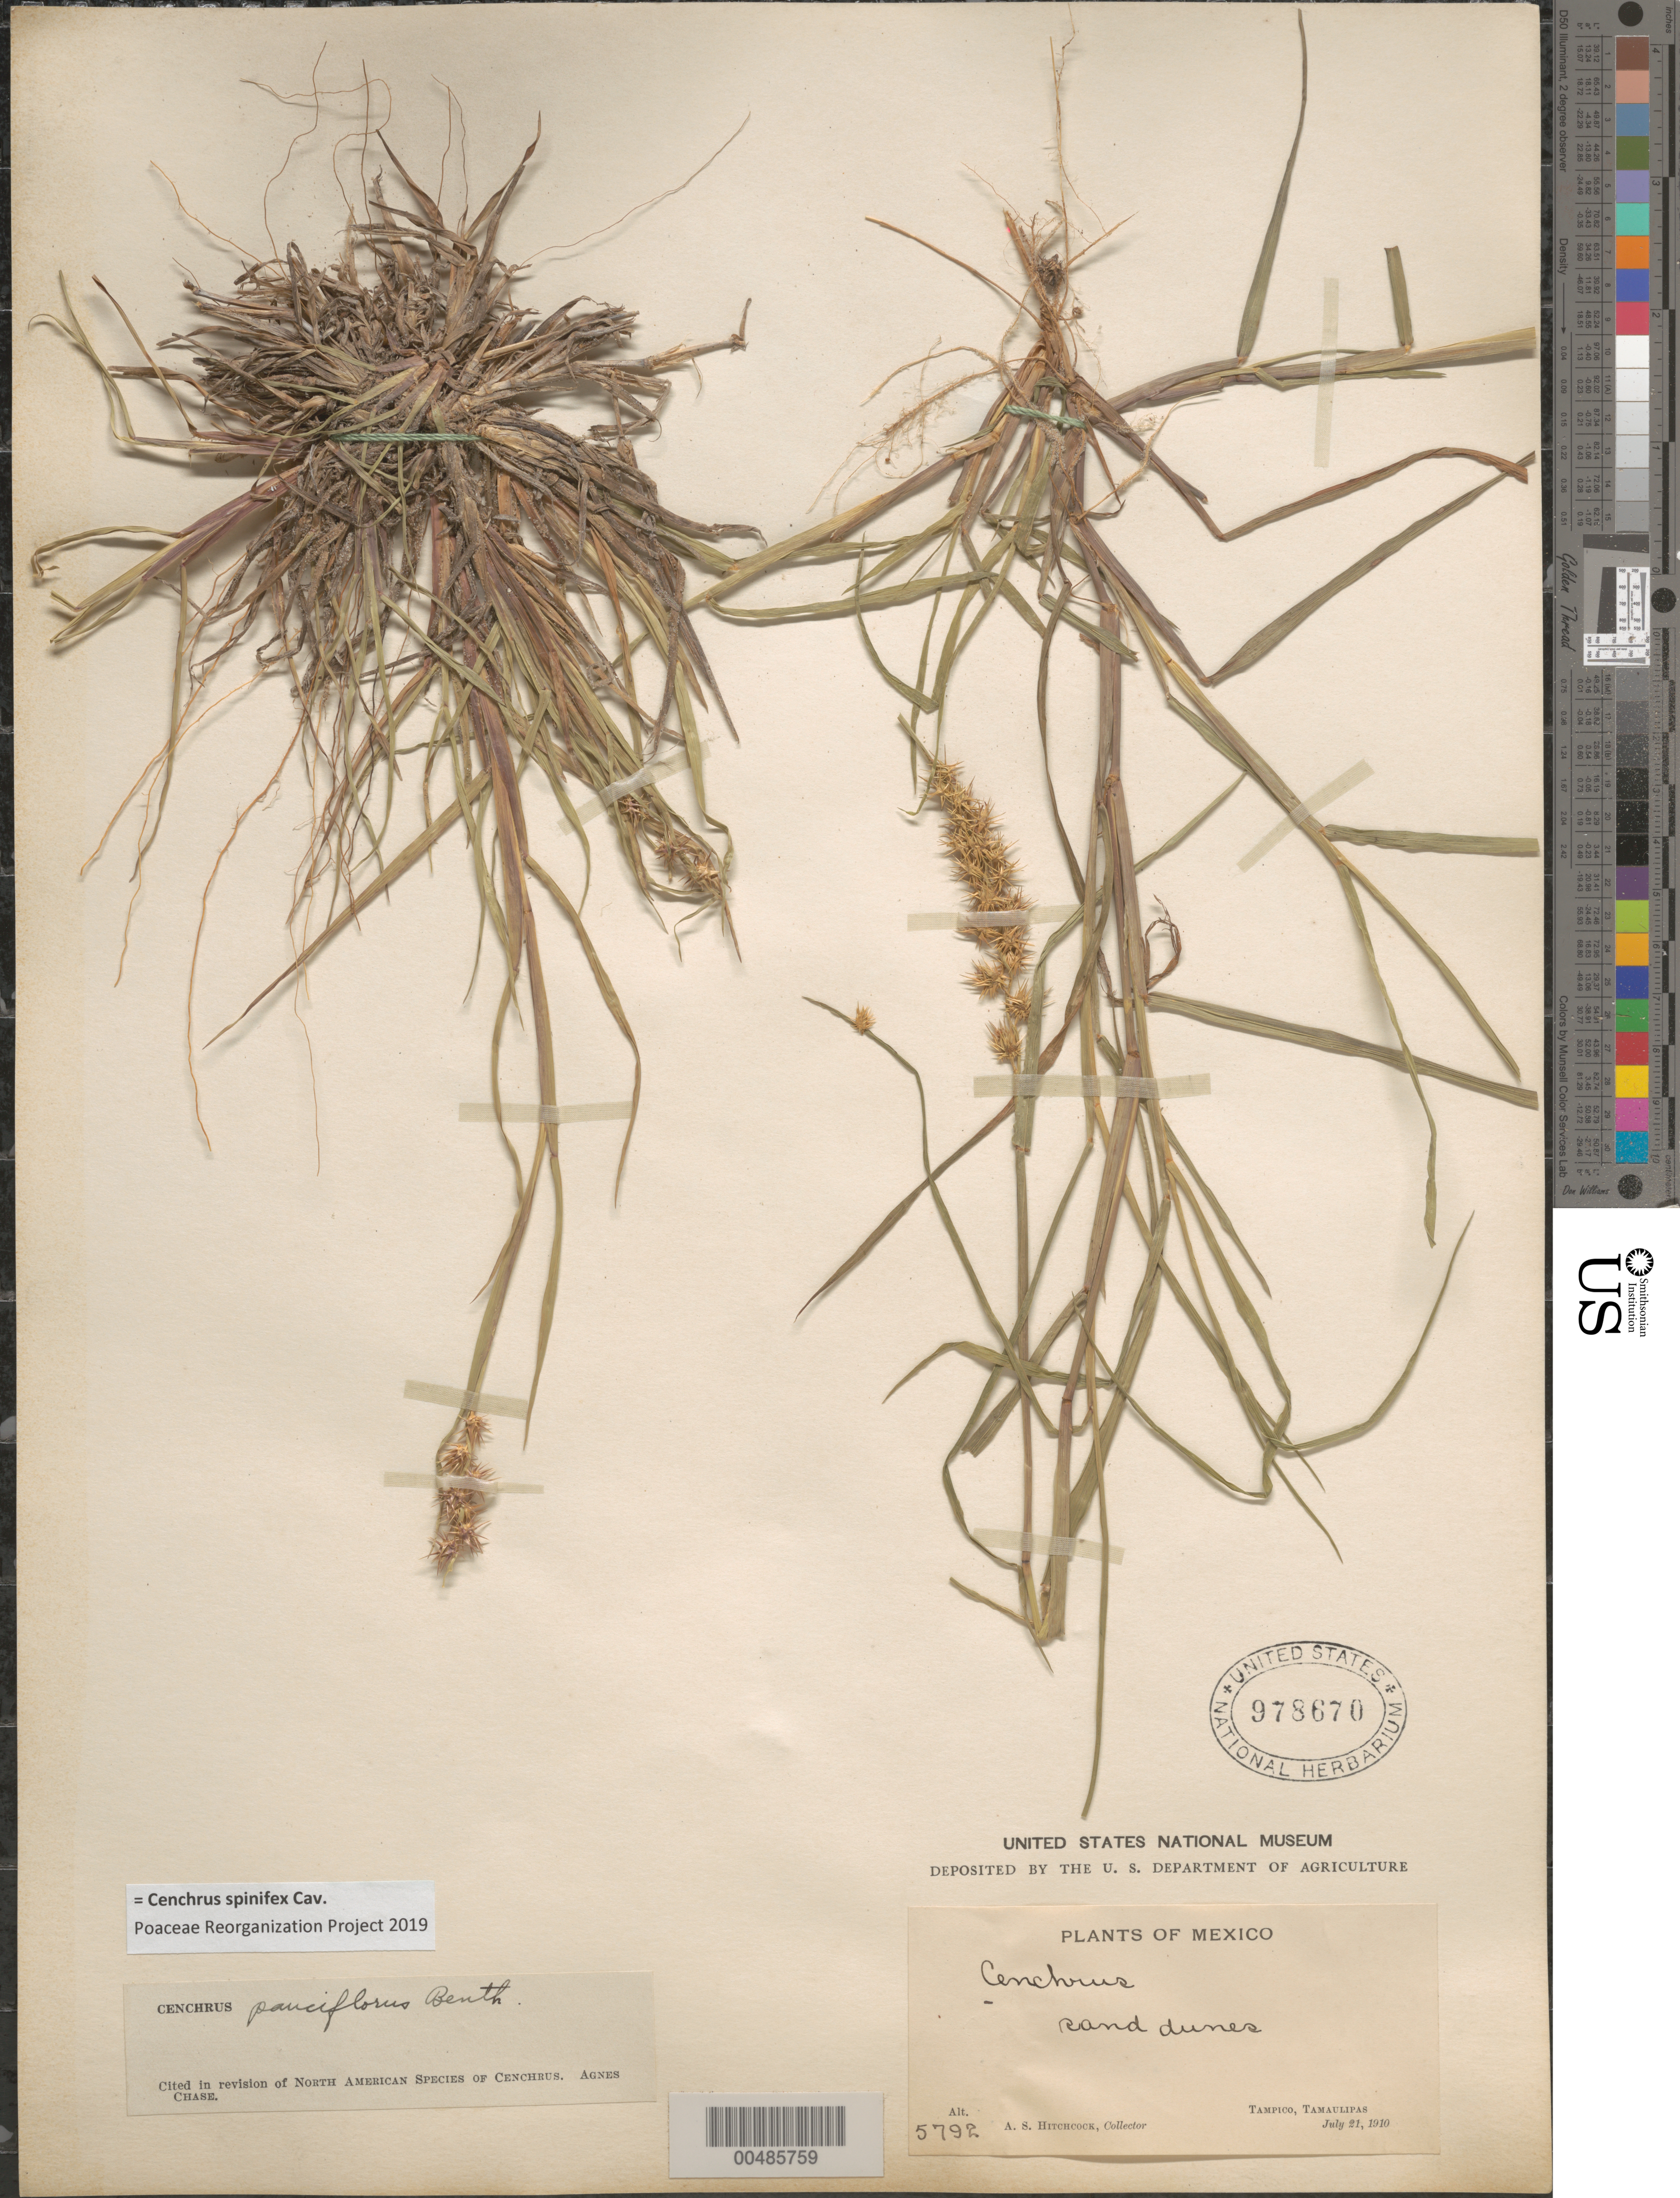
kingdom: Plantae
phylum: Tracheophyta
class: Liliopsida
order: Poales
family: Poaceae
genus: Cenchrus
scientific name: Cenchrus spinifex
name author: Cav.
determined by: Poaceae Reorganization Project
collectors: A. S. Hitchcock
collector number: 5792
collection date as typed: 21 Jul 1910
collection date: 1910-07-21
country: Mexico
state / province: Tamaulipas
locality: Tampico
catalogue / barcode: US 978670